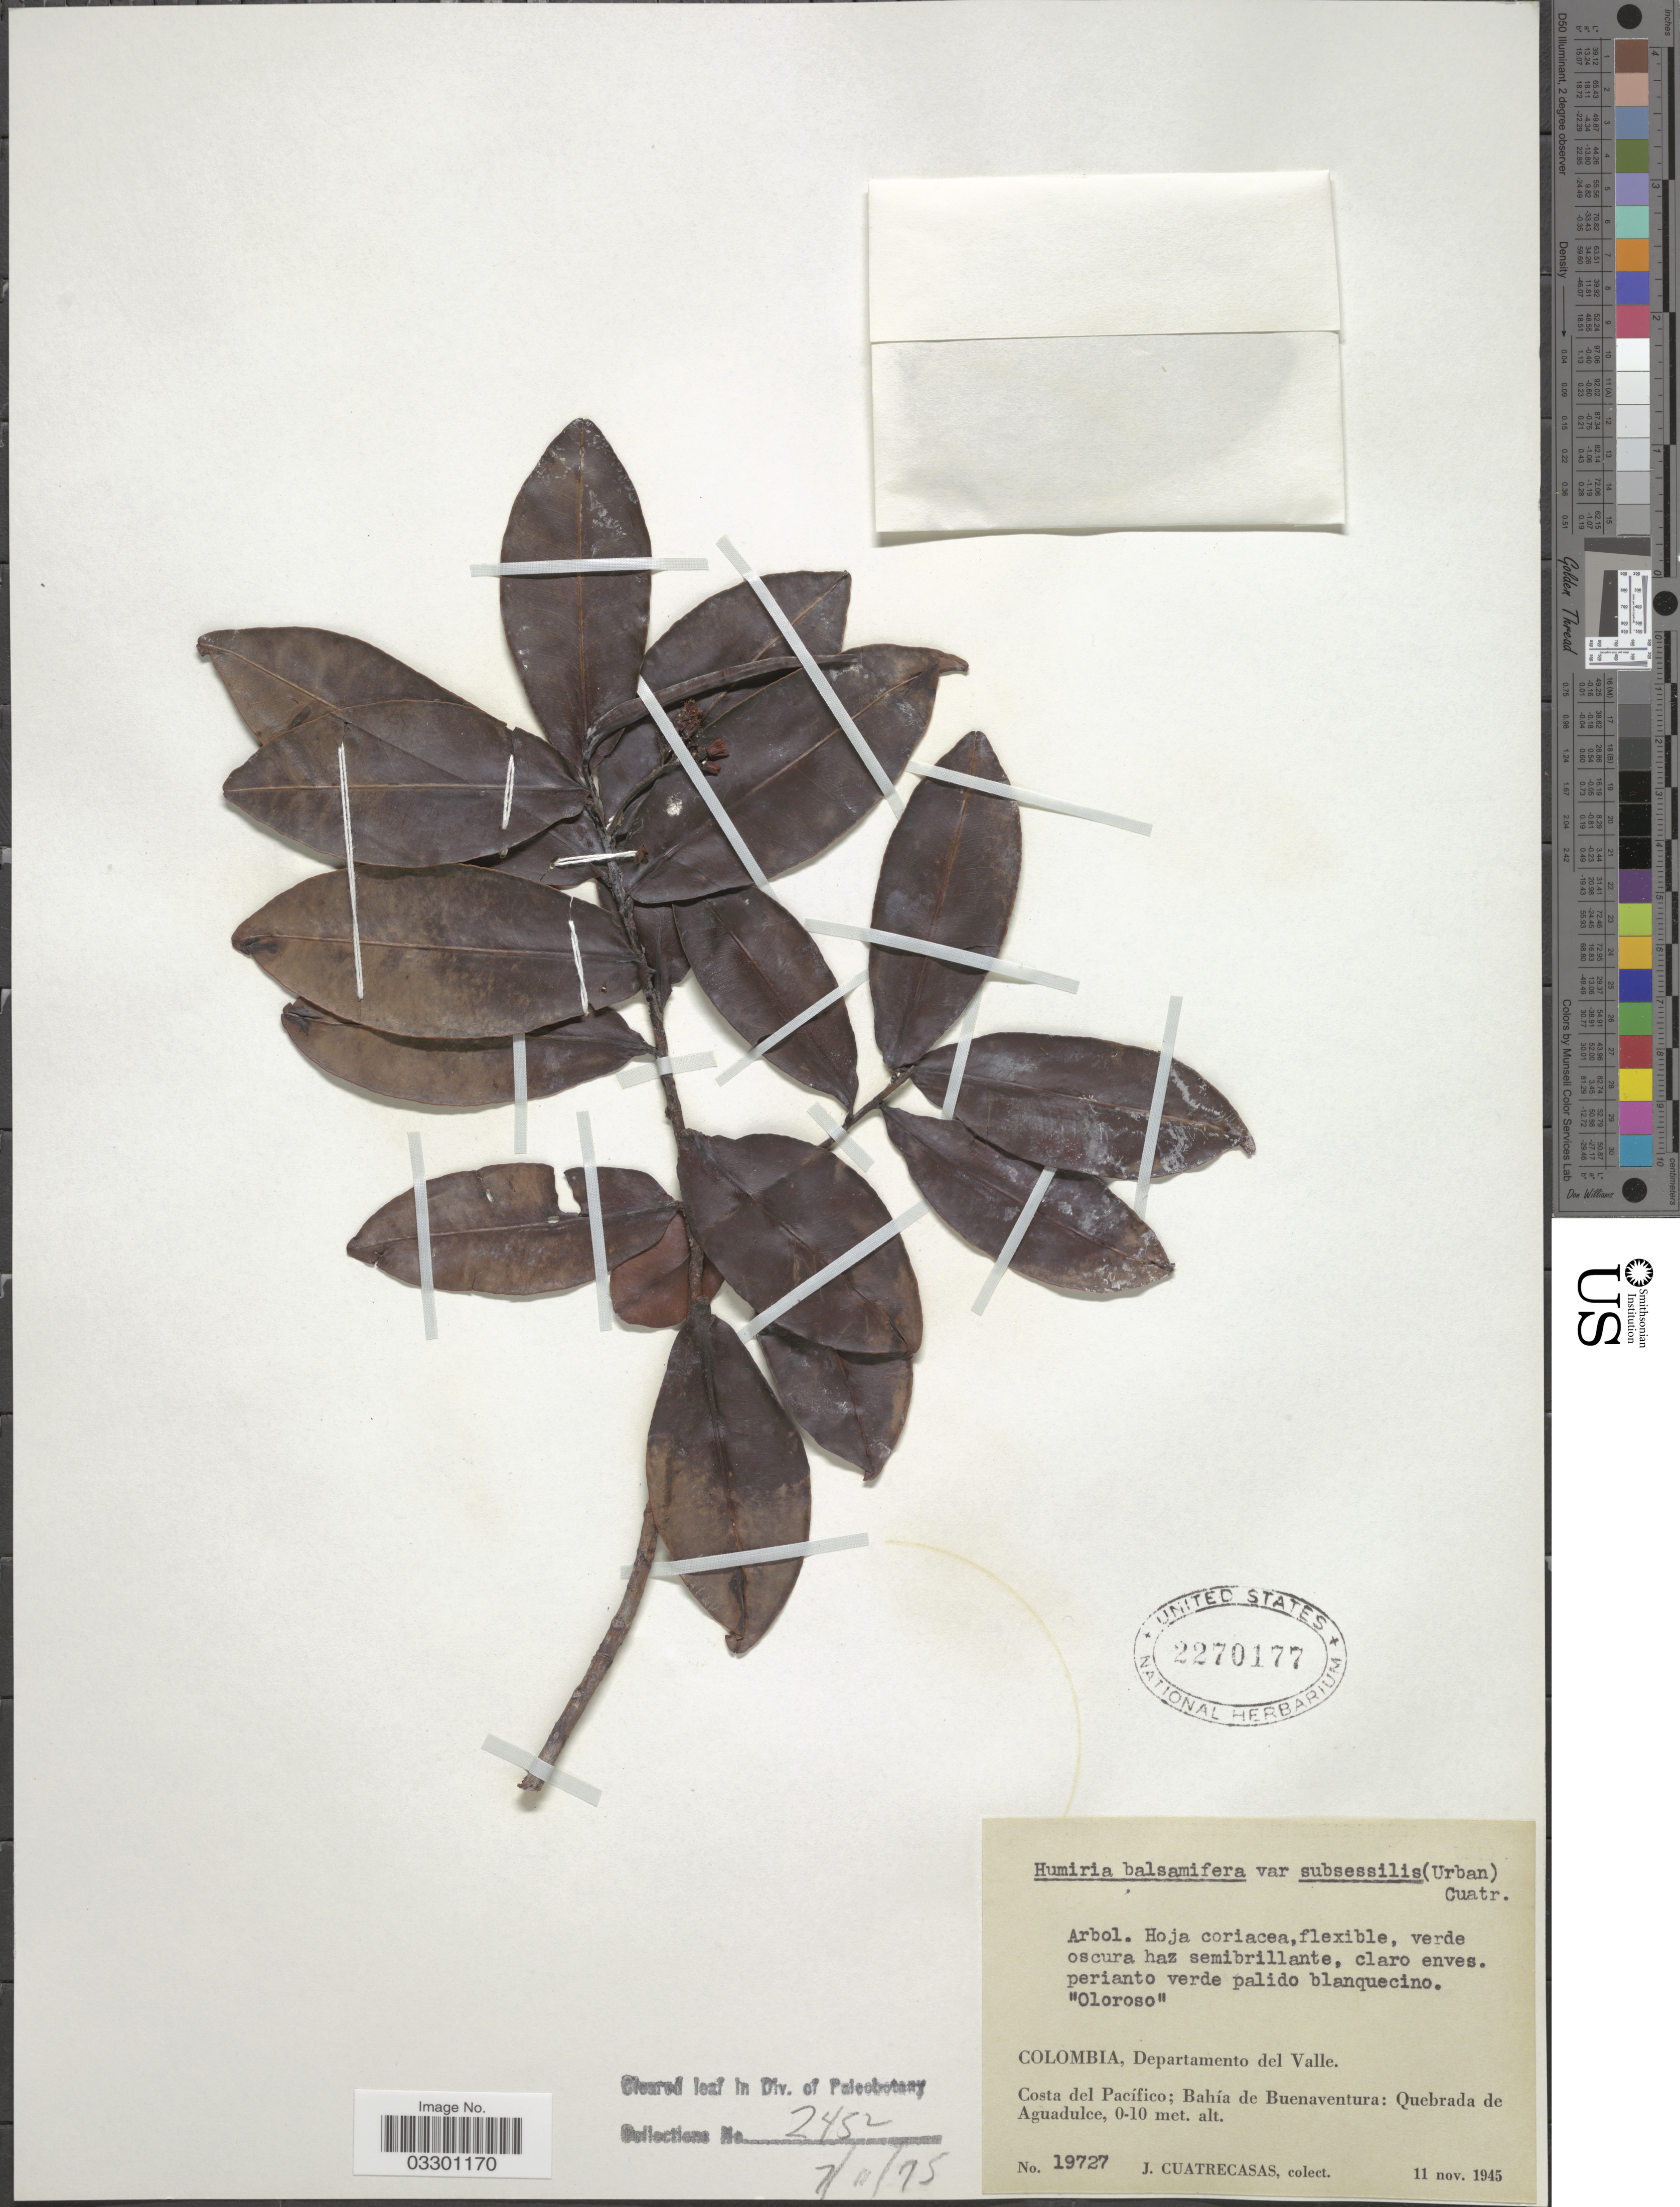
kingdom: Plantae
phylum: Tracheophyta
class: Magnoliopsida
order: Malpighiales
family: Humiriaceae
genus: Humiria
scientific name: Humiria balsamifera var. subsessilis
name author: (Urb.) Cuatrec.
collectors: J. Cuatrecasas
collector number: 19727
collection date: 1945-11-11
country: Colombia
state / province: Valle del Cauca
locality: Departamento del Valle. Costa del Pacífico; Bahía de Buenaventura; Quebrada de Aguadulce.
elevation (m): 0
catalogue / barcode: US 2270177